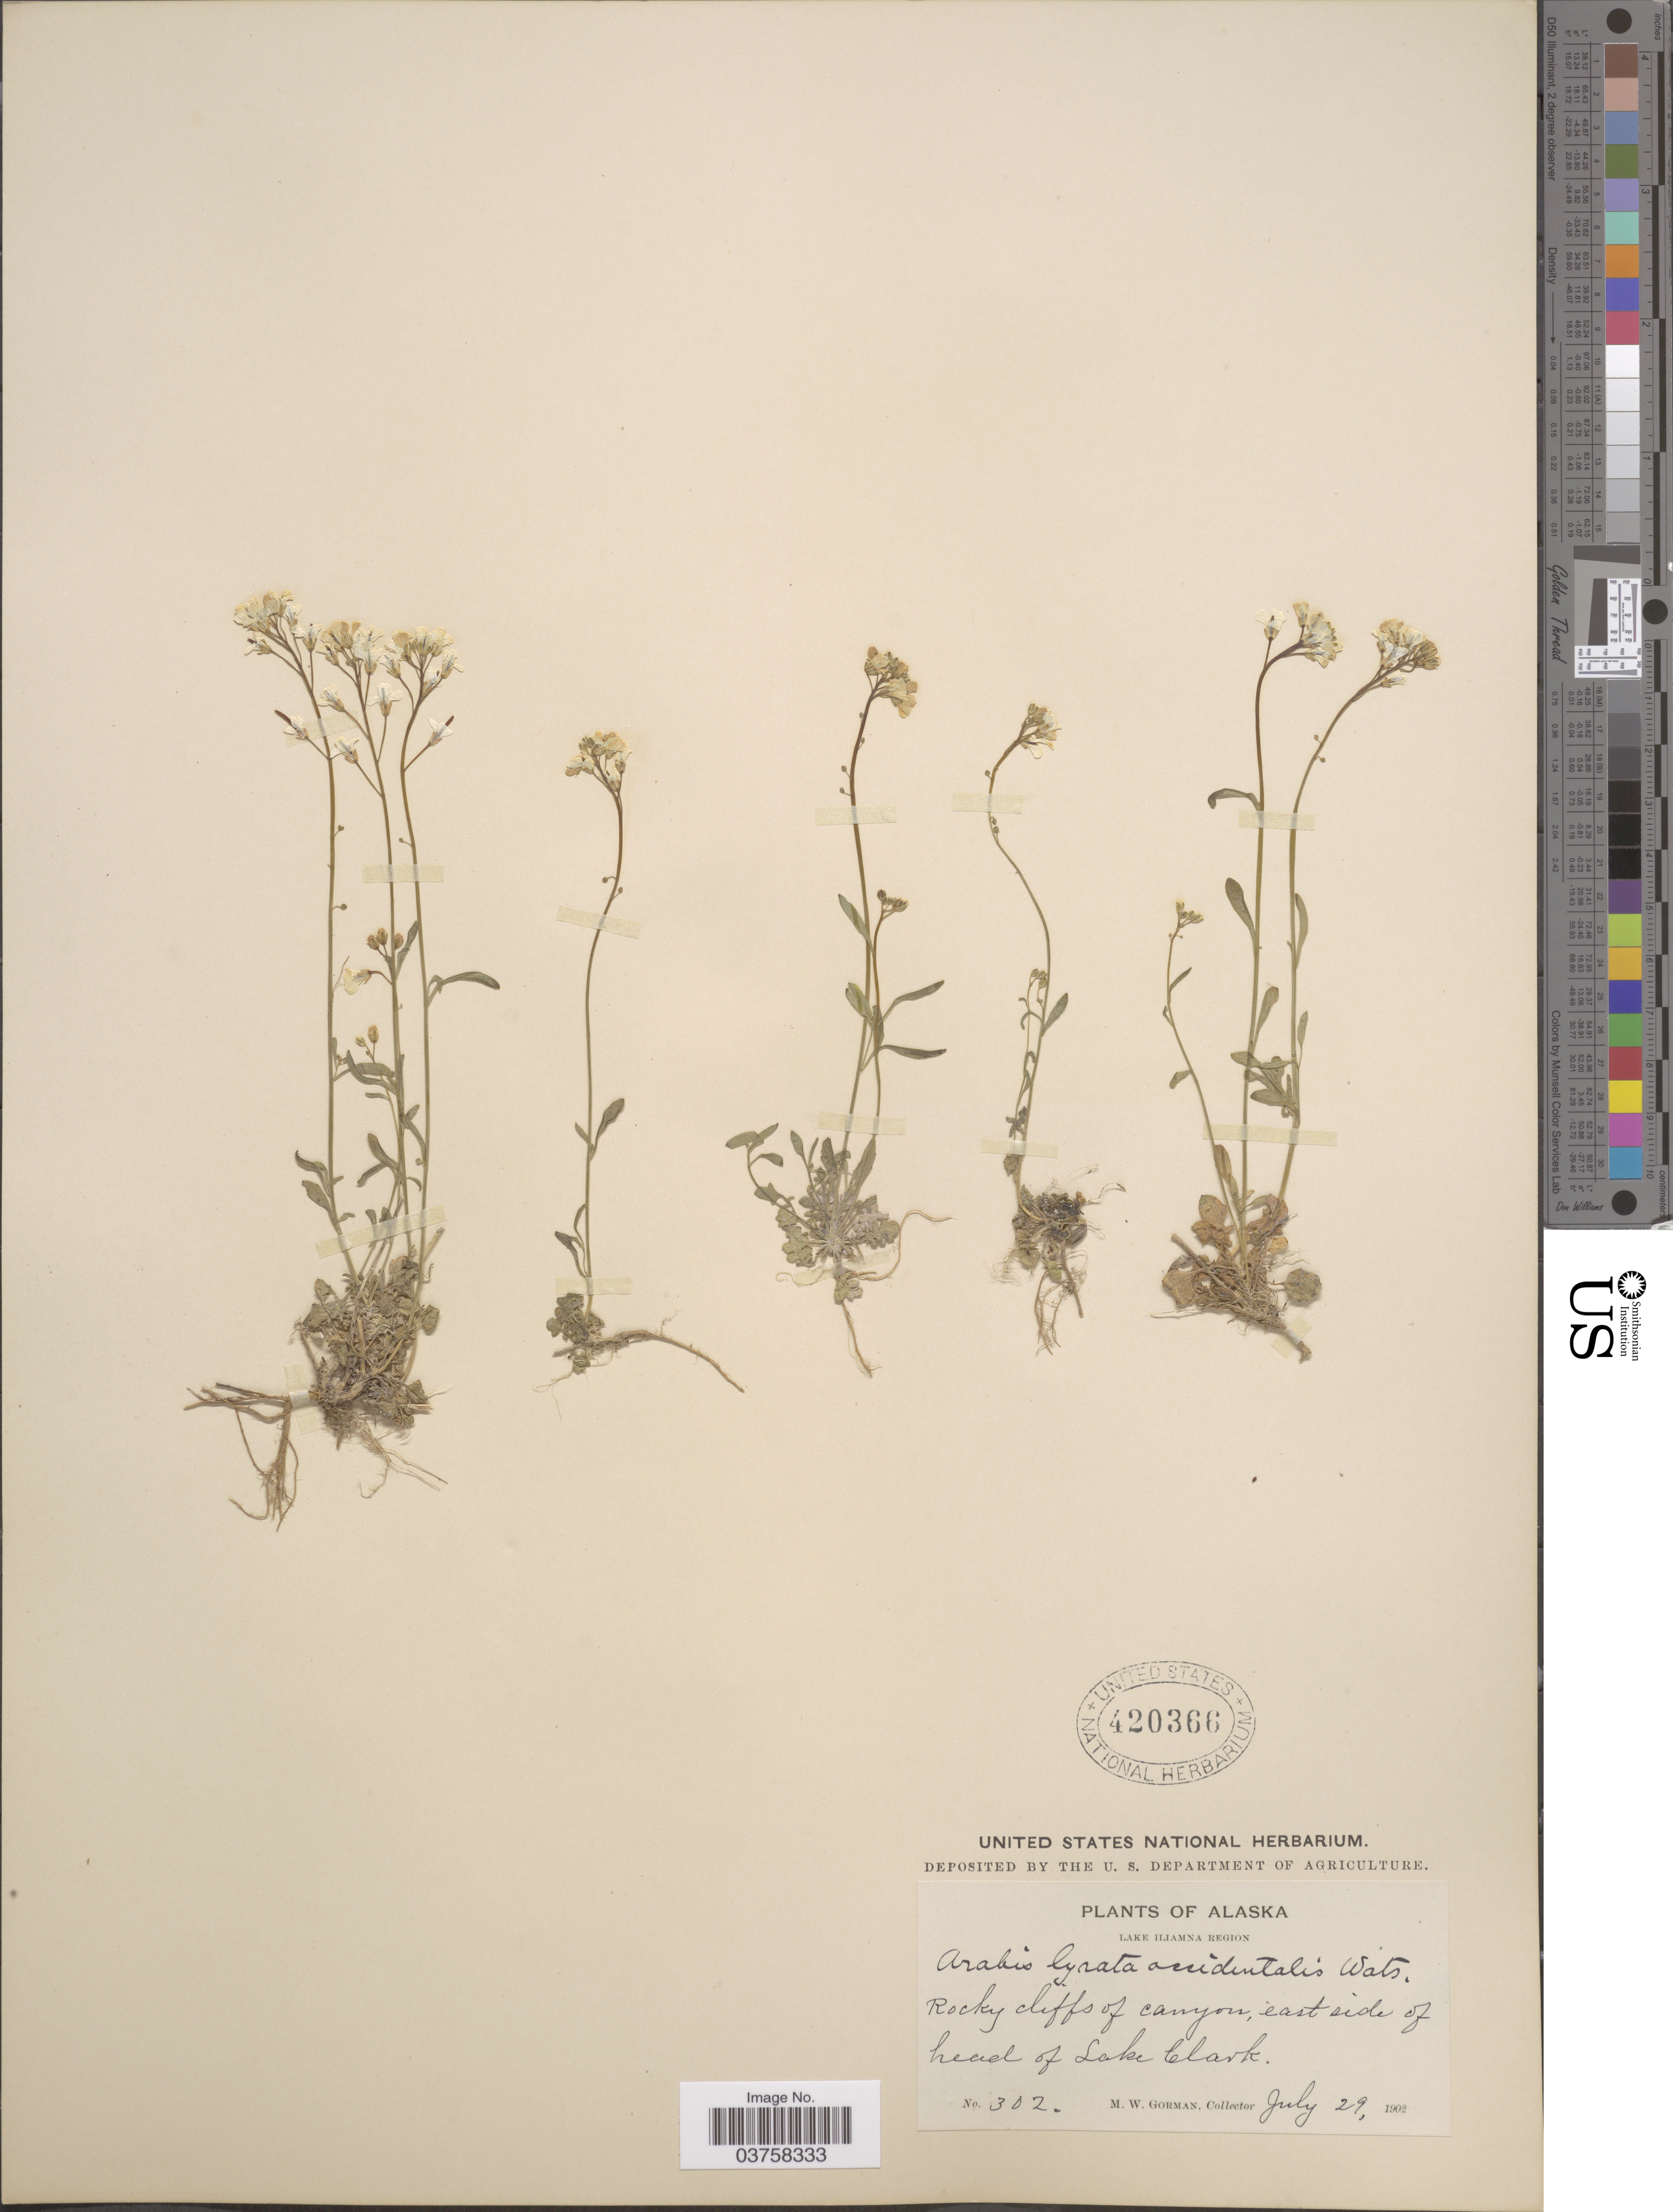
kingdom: Plantae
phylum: Tracheophyta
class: Magnoliopsida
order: Brassicales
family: Brassicaceae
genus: Arabidopsis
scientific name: Arabidopsis lyrata subsp. kamchatica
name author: (Fisch. ex DC.) O'Kane & Al-Shehbaz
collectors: M. W. Gorman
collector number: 302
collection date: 1902-07-29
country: United States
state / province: Alaska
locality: Lake Iliamna Region. Rocky cliffs of canyon, east side of head of Lake Clark.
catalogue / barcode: US 420366